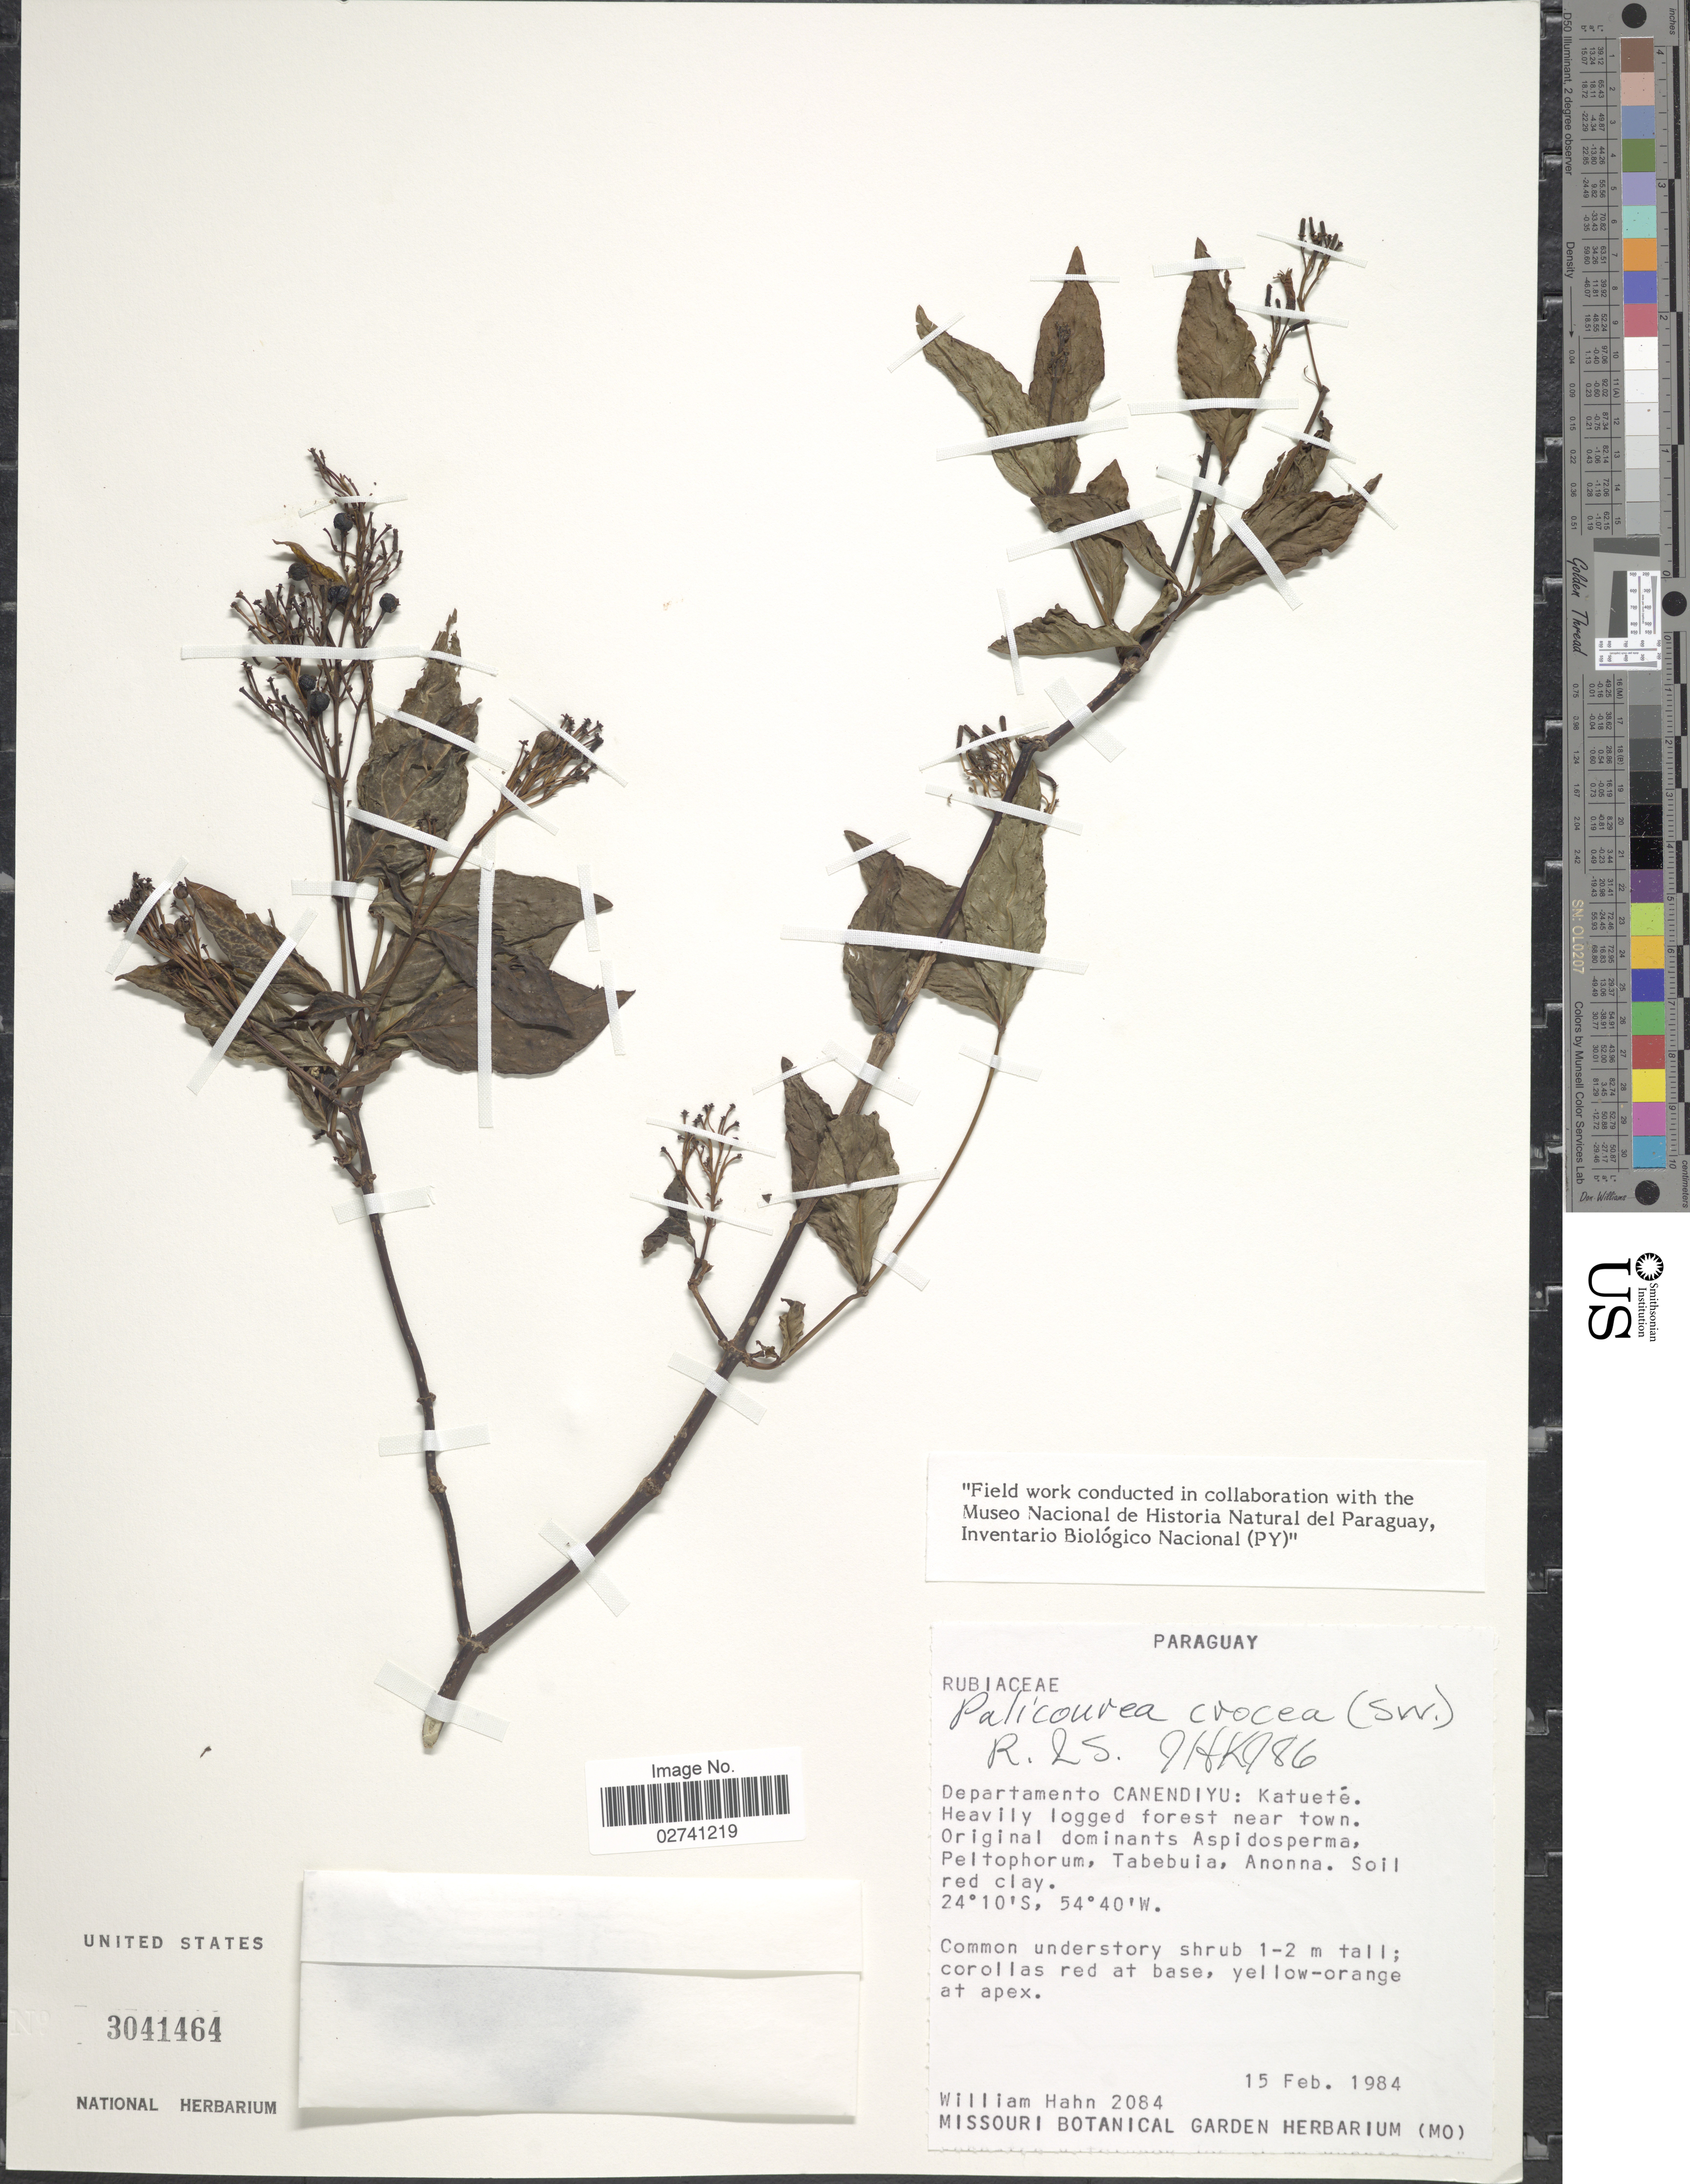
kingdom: Plantae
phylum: Tracheophyta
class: Magnoliopsida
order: Gentianales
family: Rubiaceae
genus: Palicourea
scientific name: Palicourea crocea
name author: (Sw.) Schult.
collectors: W. J. Hahn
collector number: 2084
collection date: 1984-02-15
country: Paraguay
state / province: Canindeyu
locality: Departamento Canendiyu: Katueté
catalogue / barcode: US 3041464